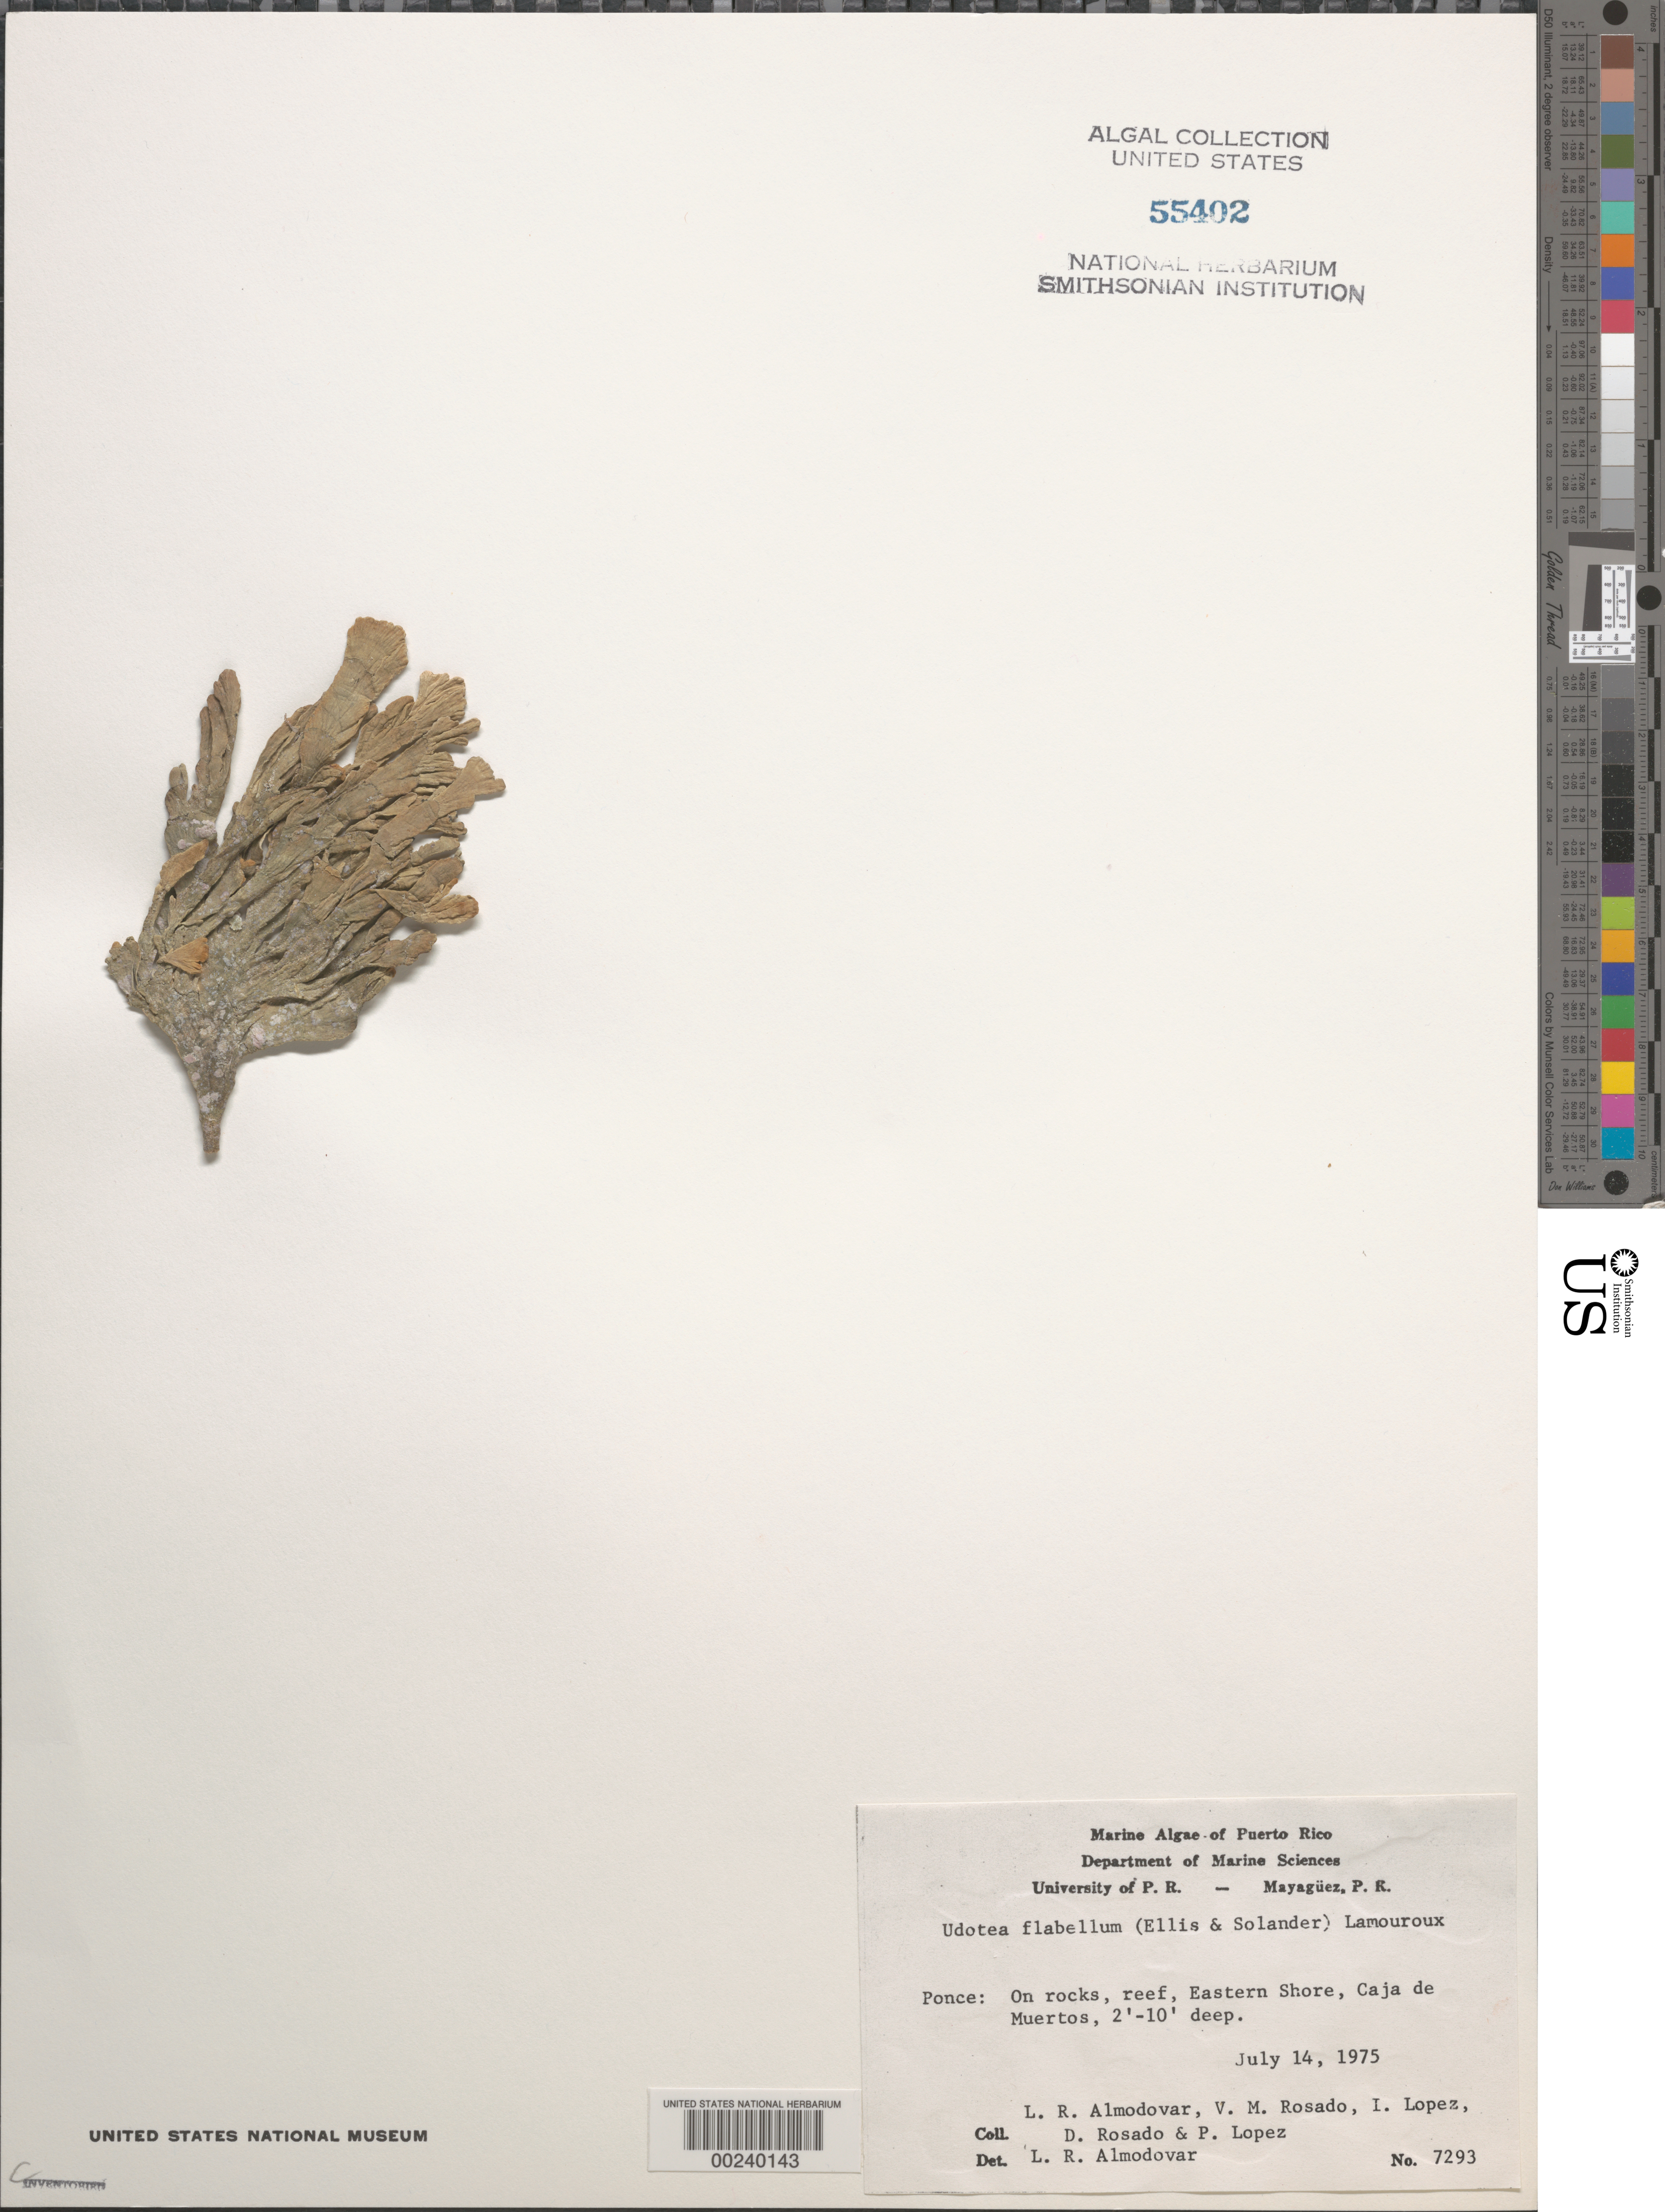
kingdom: Plantae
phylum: Chlorophyta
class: Ulvophyceae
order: Bryopsidales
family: Udoteaceae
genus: Udotea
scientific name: Udotea flabellum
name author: (J. Ellis & Sol.) M. Howe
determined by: Almodovar, L. R.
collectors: L. Almodovar, V. Rosado, I. Lopéz, D. Rosado & P. Lopez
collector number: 7293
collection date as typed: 14 Jul 1975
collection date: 1975-07-14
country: Puerto Rico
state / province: Ponce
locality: Eastern shore, caja de muertos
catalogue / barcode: US 55402